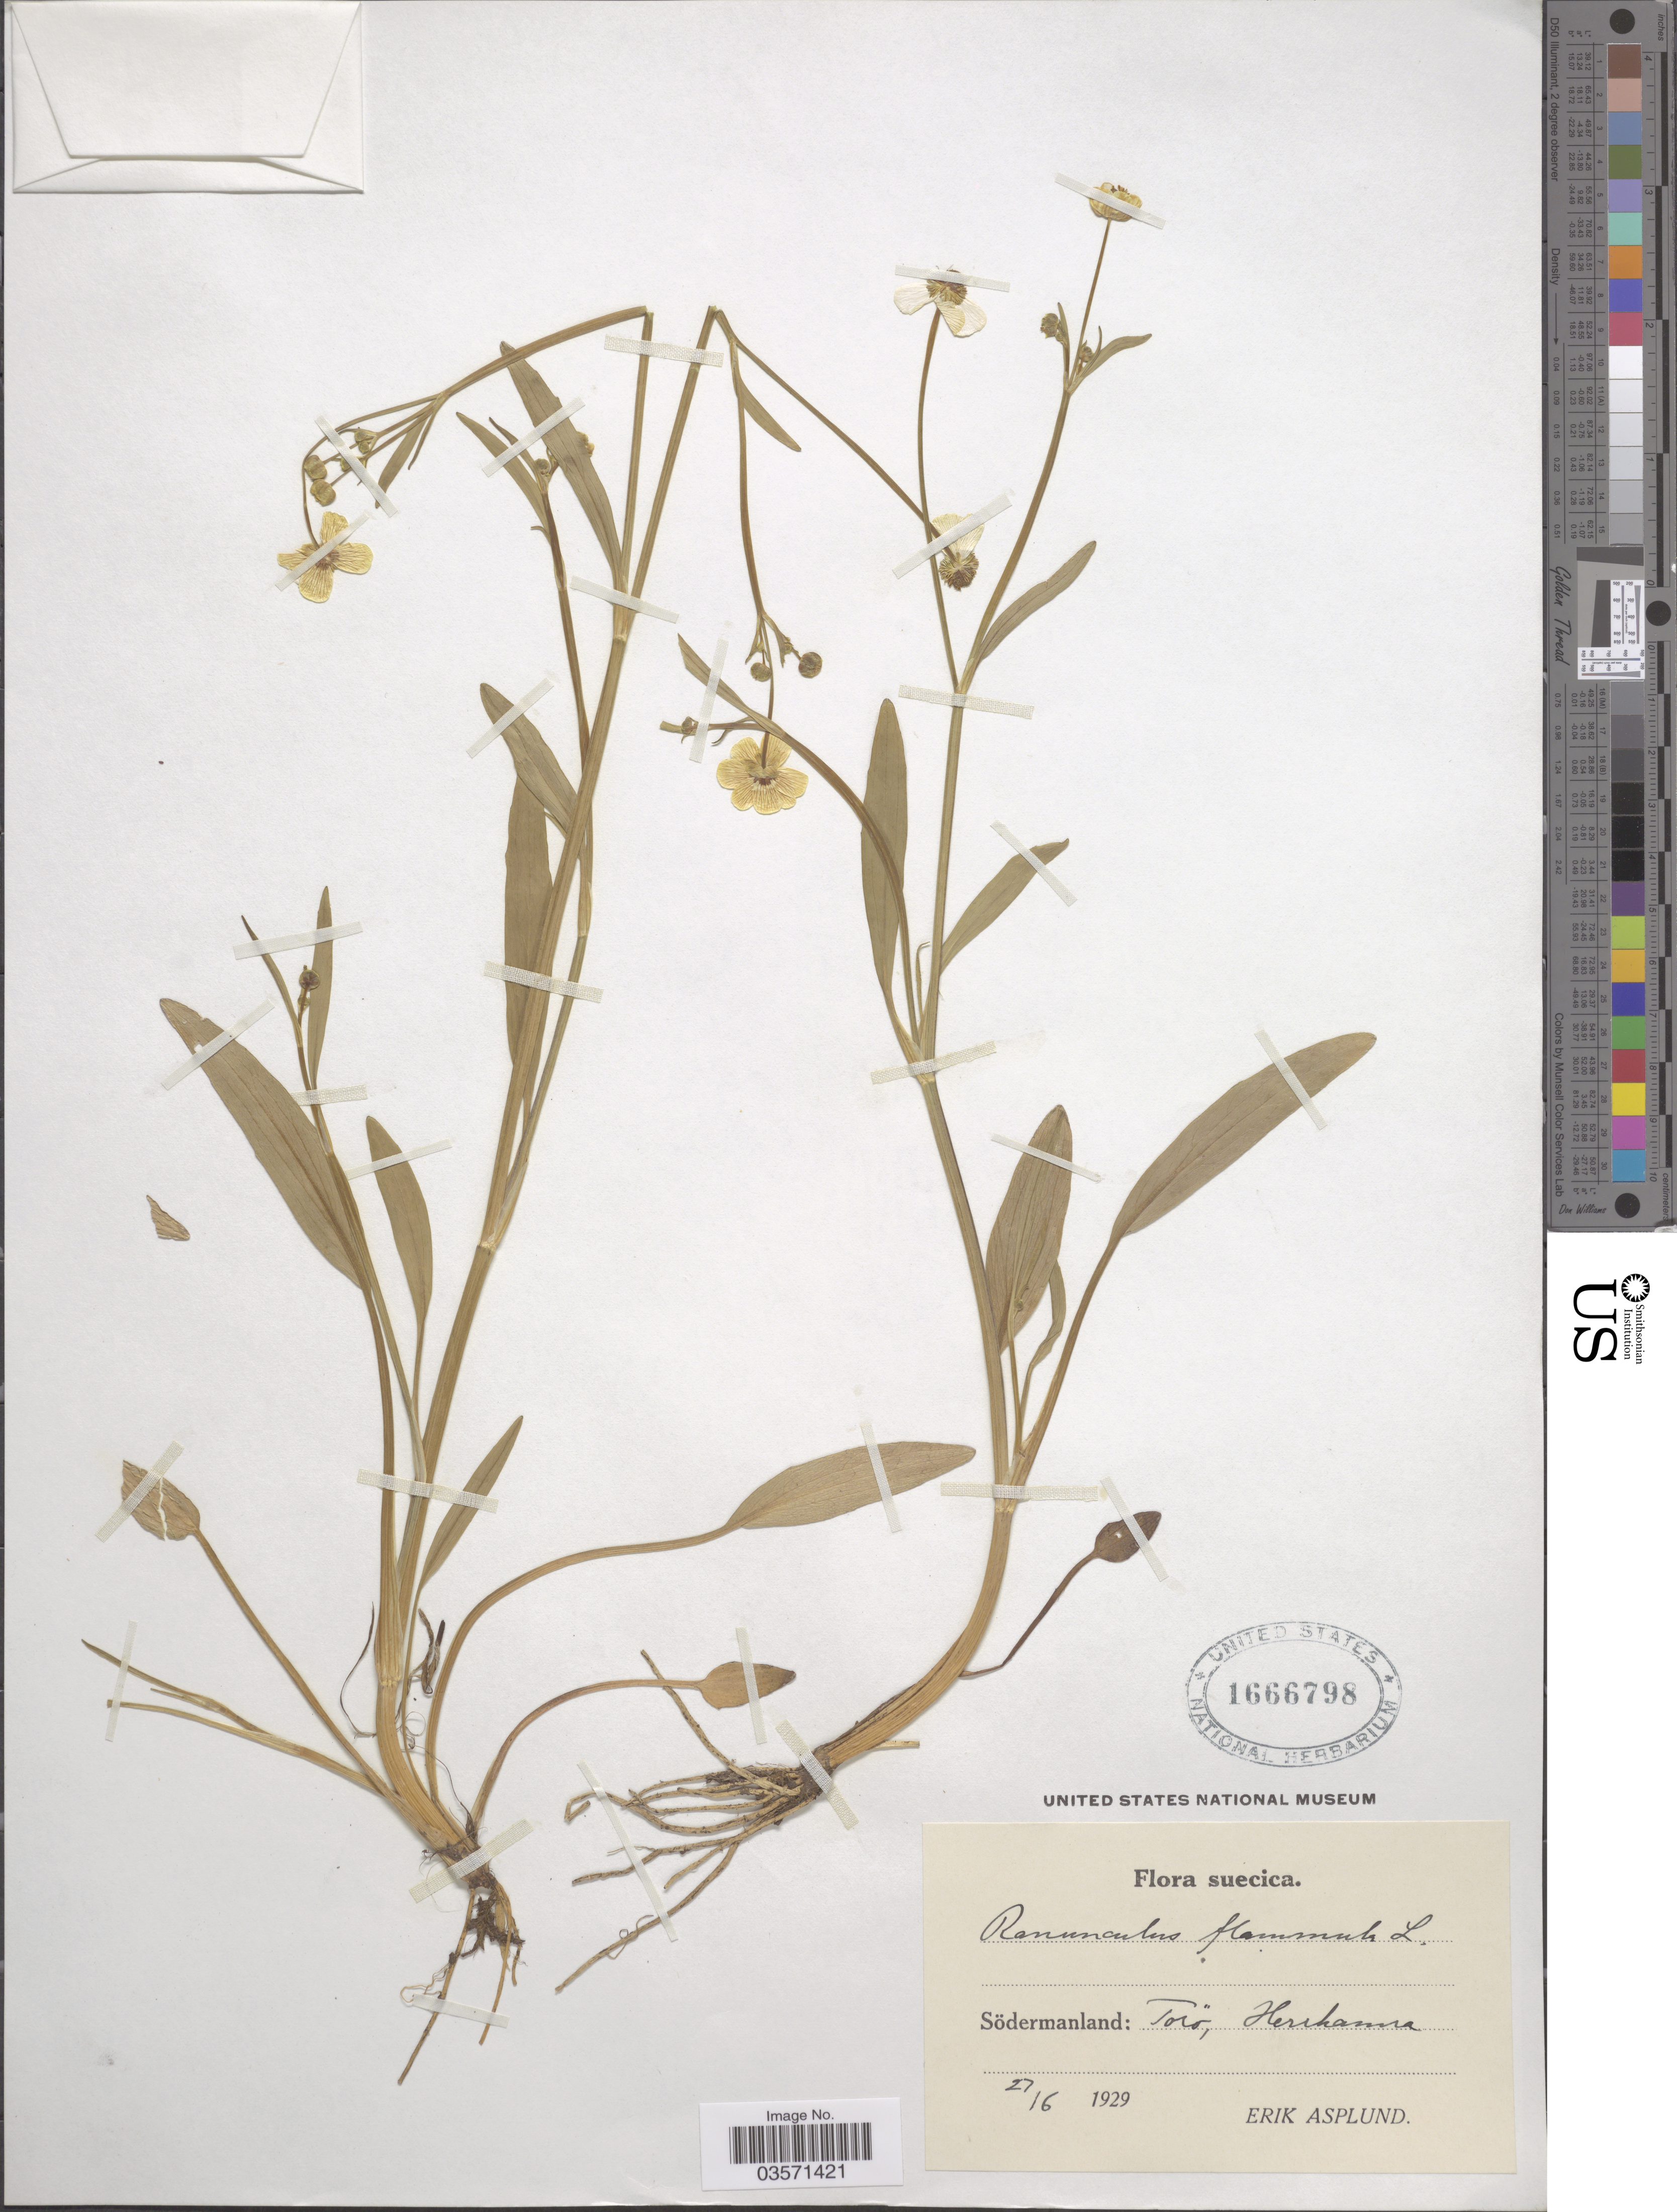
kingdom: Plantae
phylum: Tracheophyta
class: Magnoliopsida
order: Ranunculales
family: Ranunculaceae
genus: Ranunculus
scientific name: Ranunculus flammula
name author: L.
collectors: E. Asplund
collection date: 1929-06-27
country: Sweden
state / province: Sodermanland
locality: Suecica. Södermanland: Torö, Herrhamn.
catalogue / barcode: US 1666798